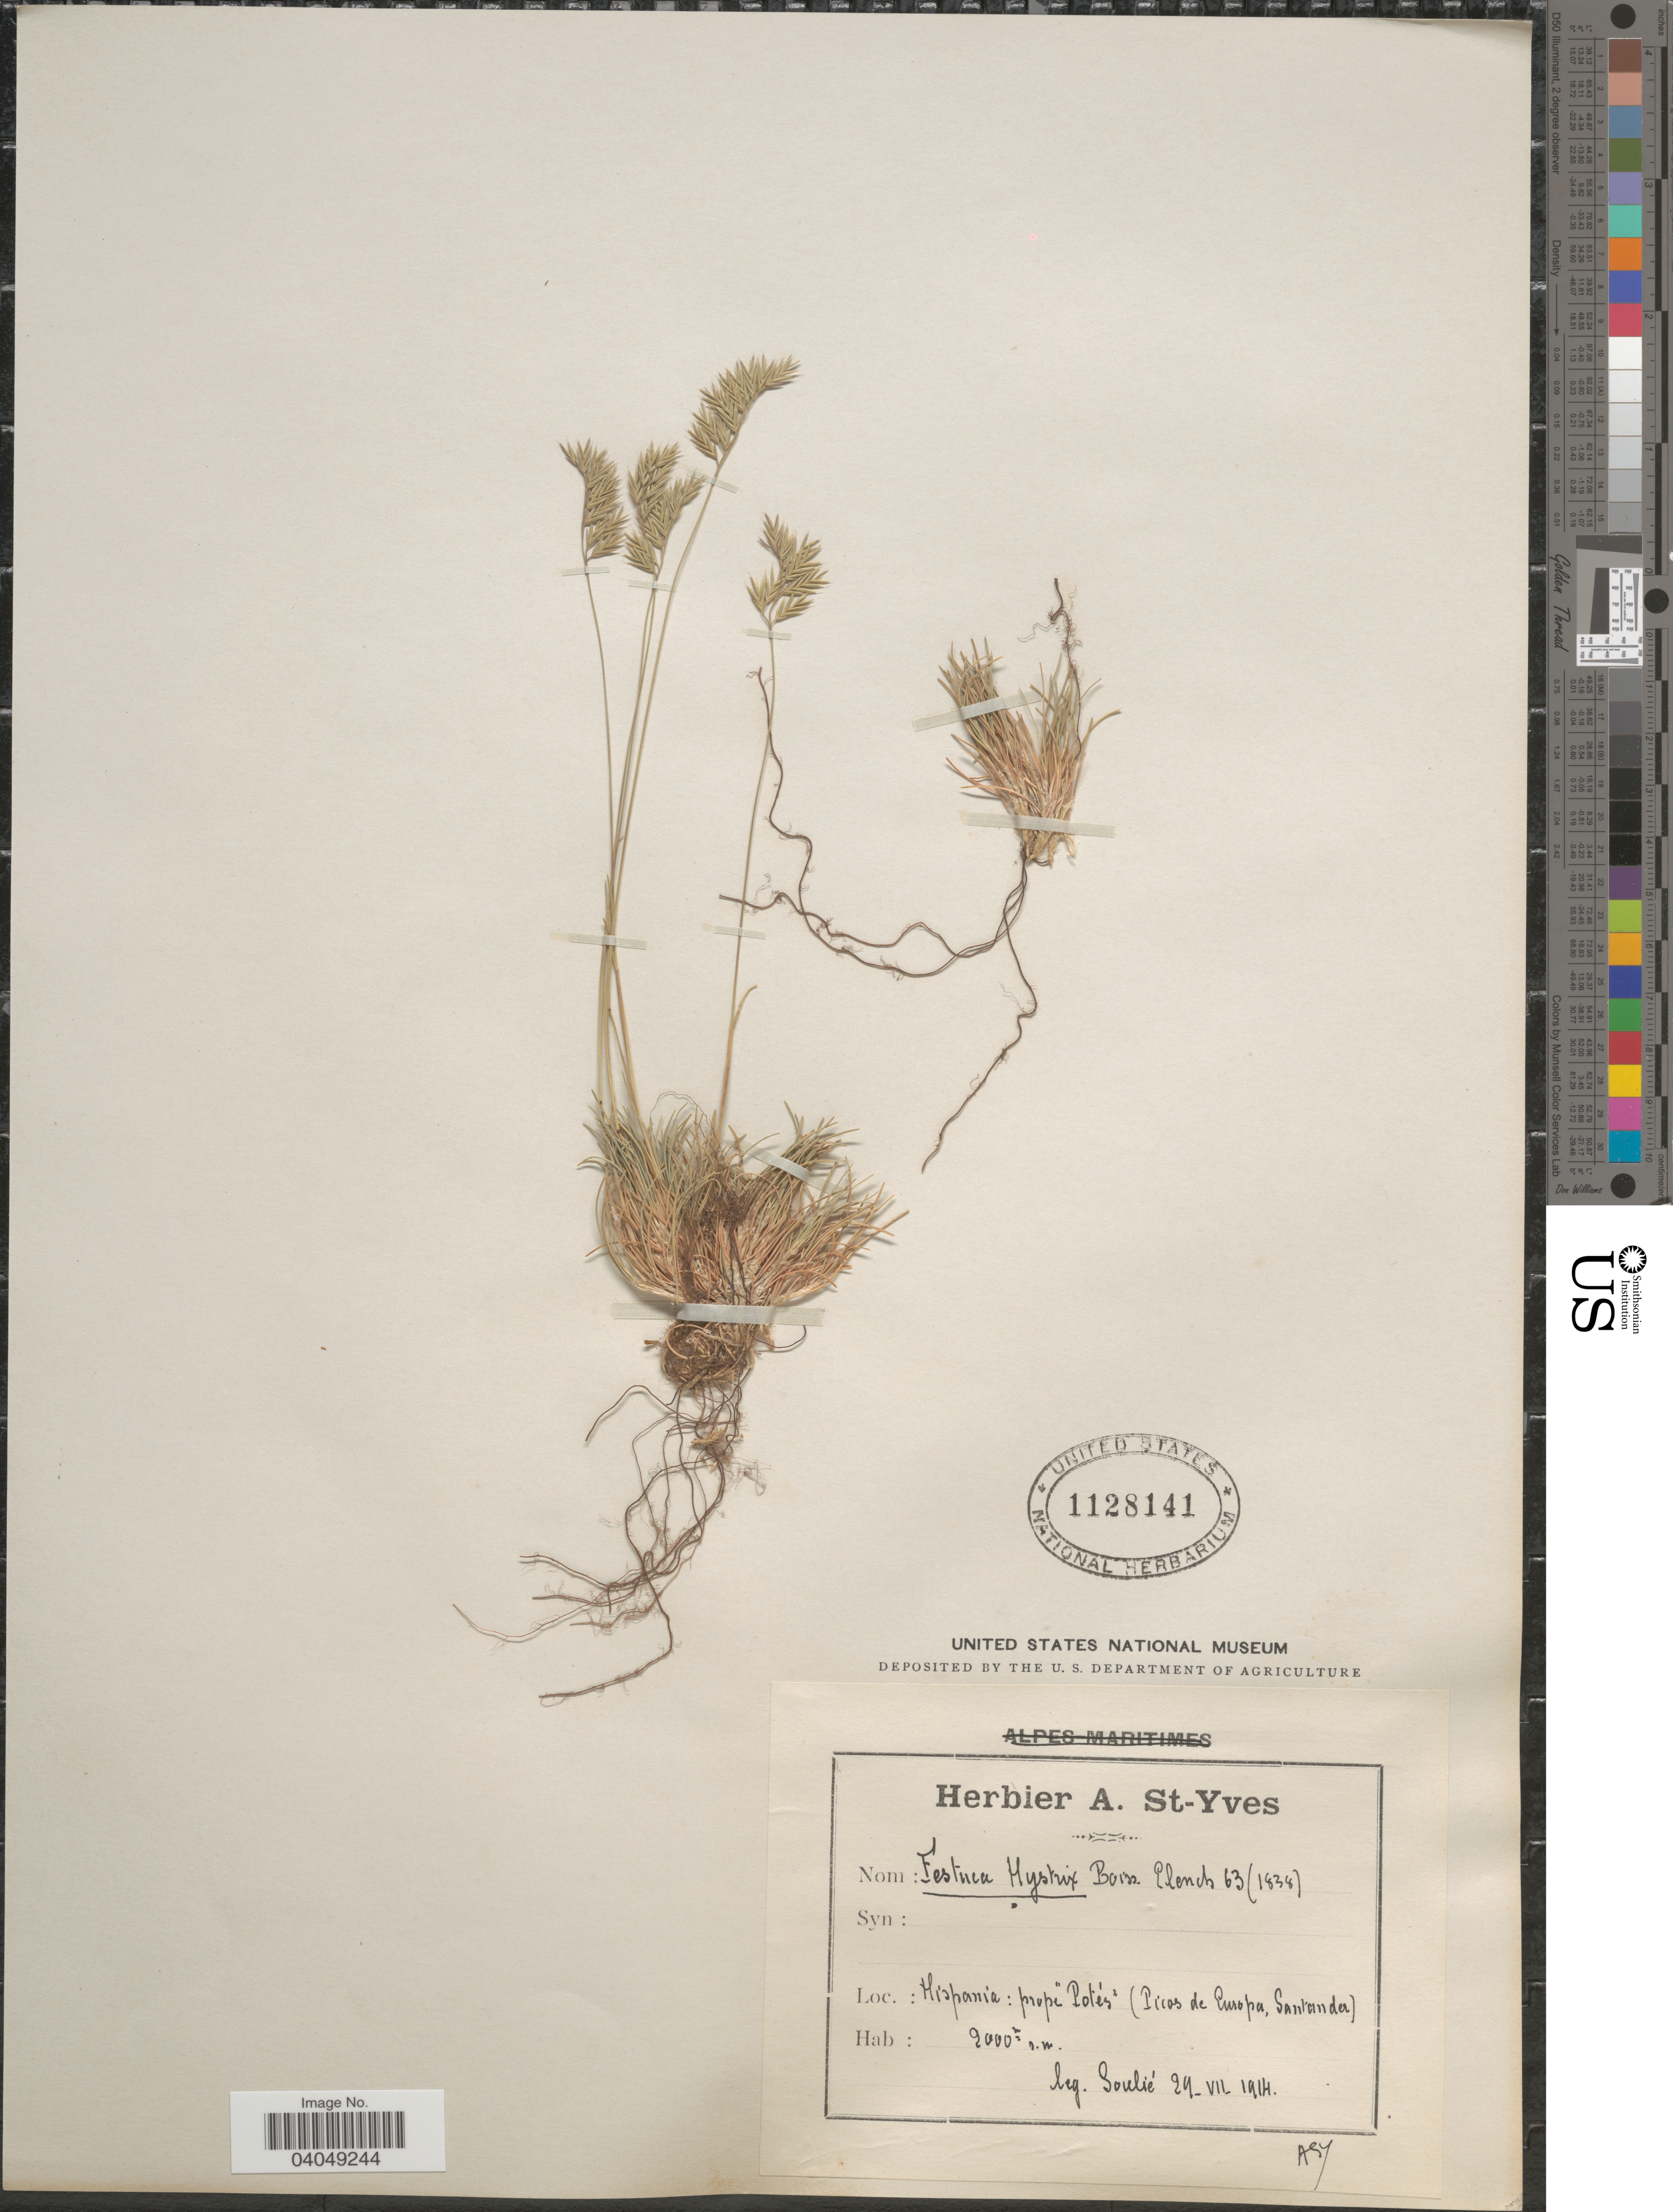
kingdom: Plantae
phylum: Tracheophyta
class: Liliopsida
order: Poales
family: Poaceae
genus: Festuca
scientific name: Festuca hystrix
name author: Boiss.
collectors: J. A. Soulié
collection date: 1914-07-29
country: Spain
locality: Hispania: prope "Potés" (Picos de Europa, Santander).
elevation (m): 2000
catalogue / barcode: US 1128141